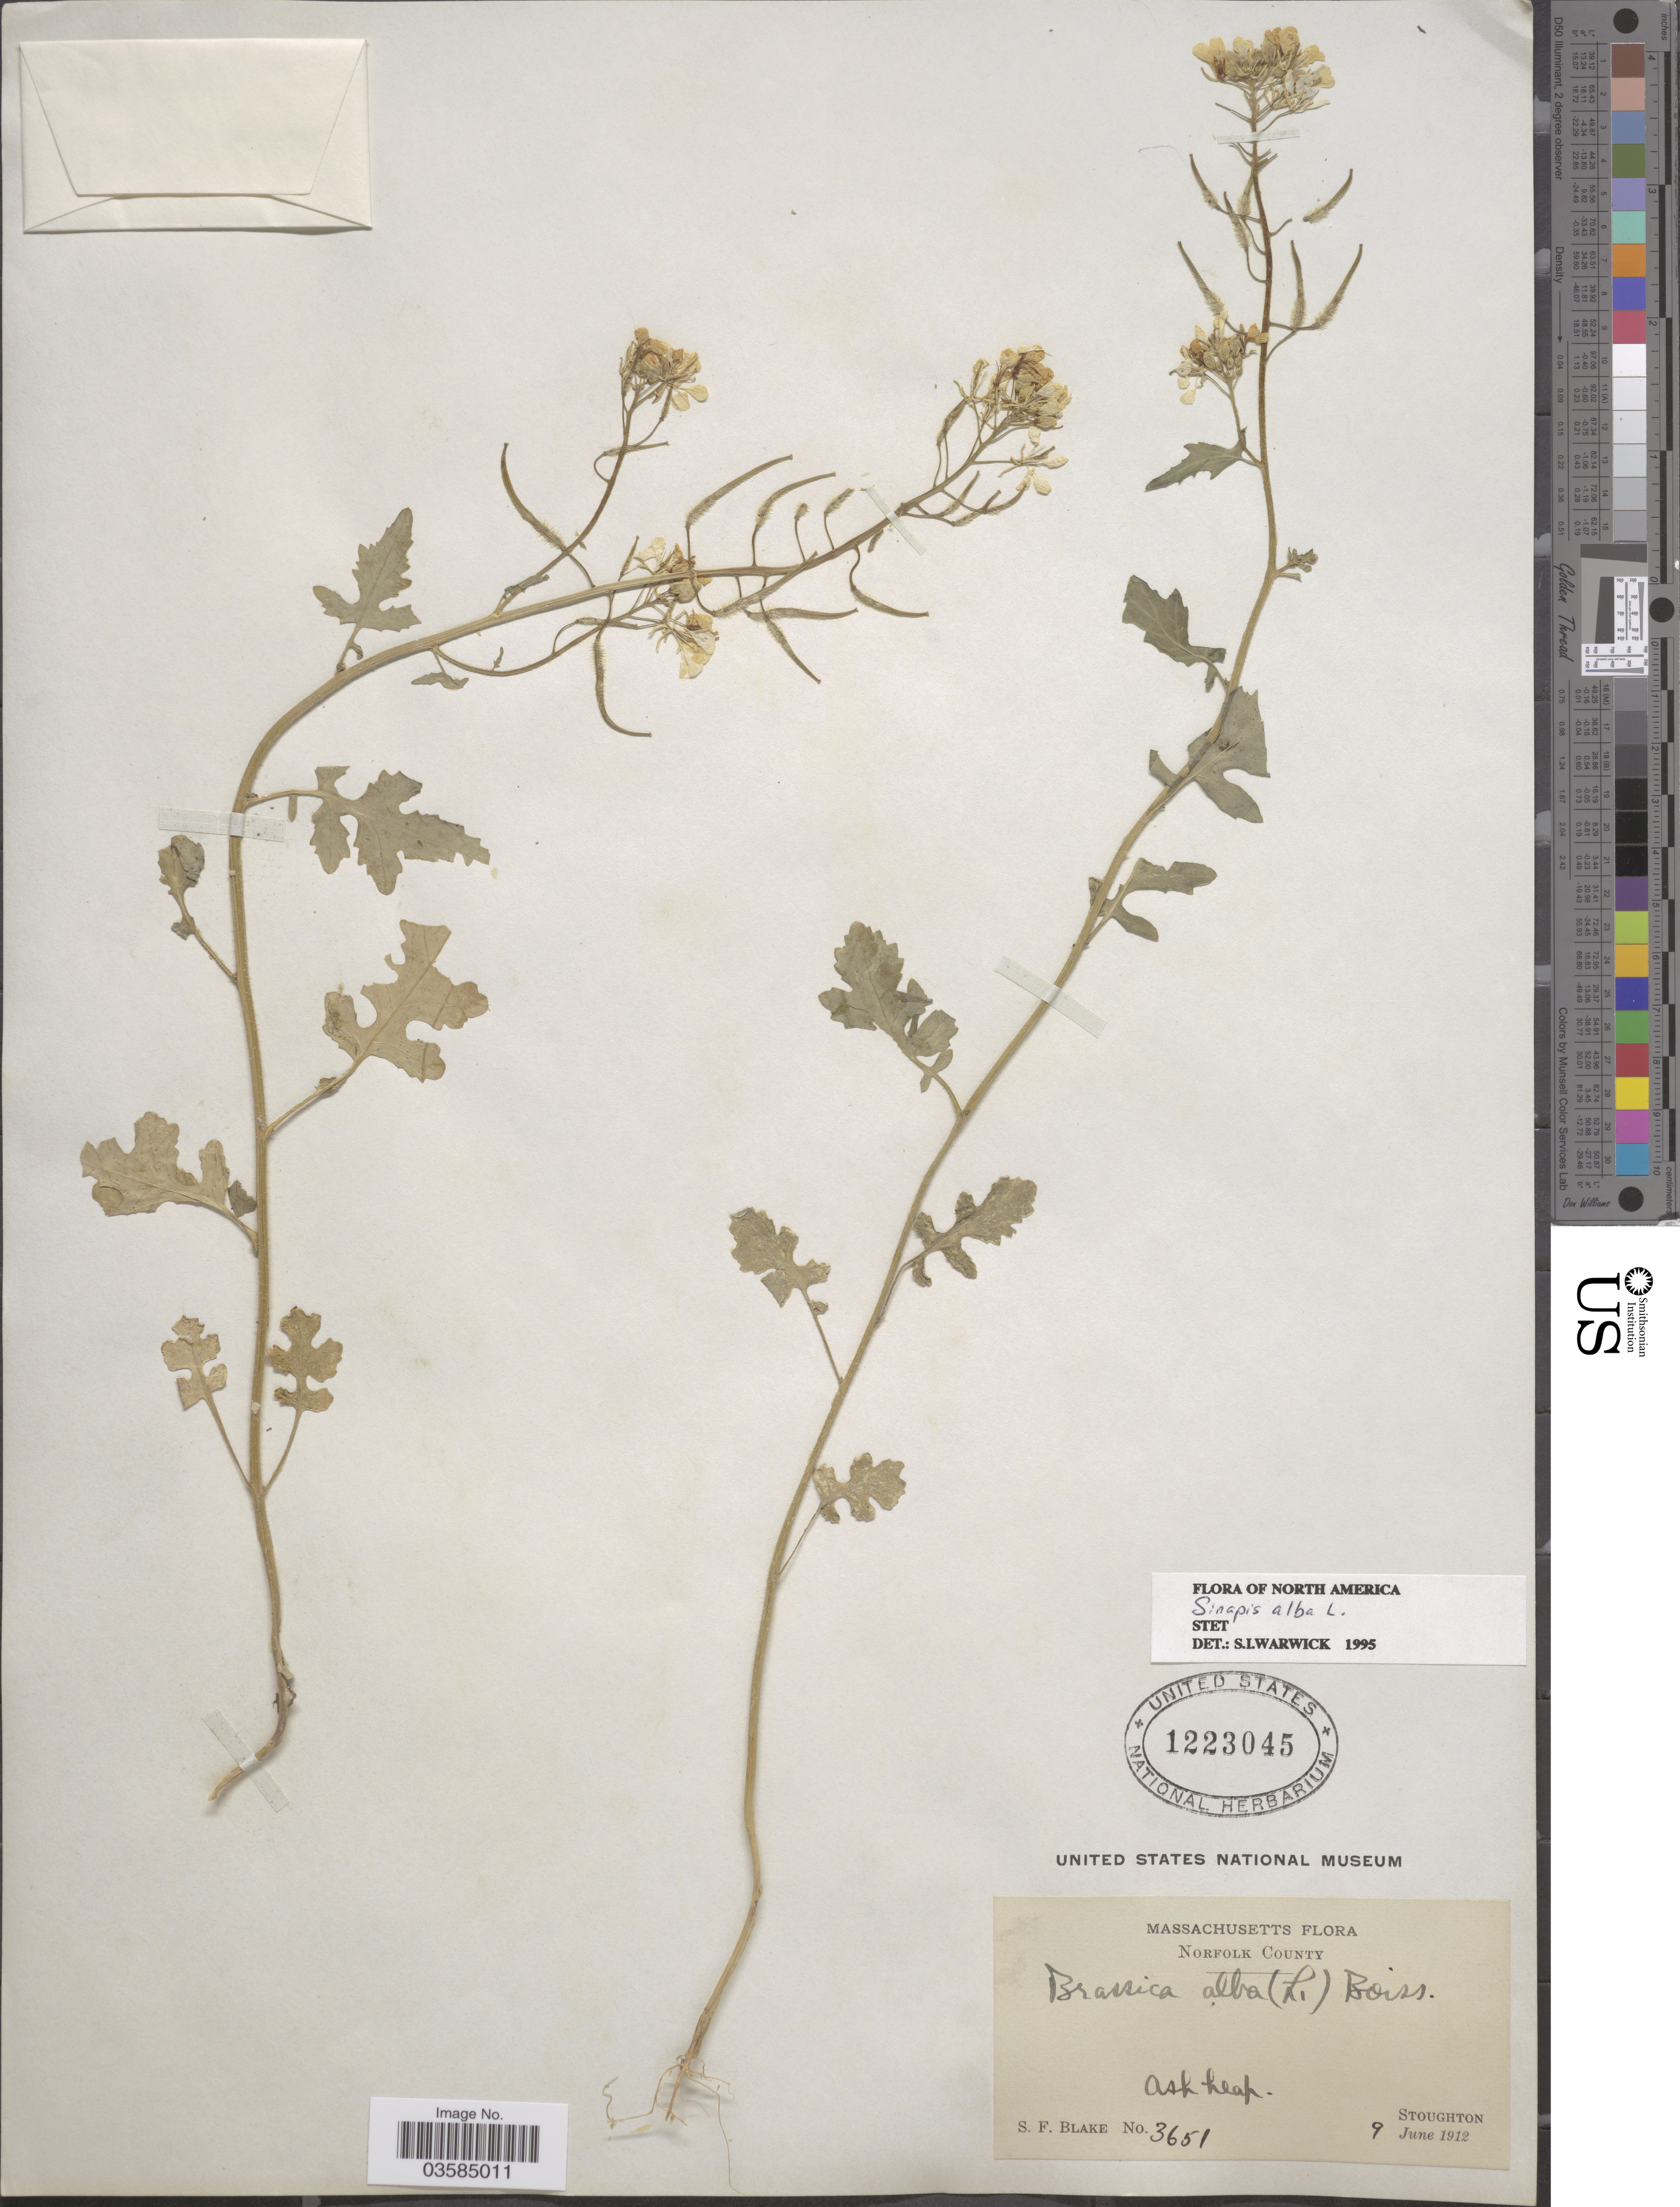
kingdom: Plantae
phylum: Tracheophyta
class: Magnoliopsida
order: Brassicales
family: Brassicaceae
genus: Brassica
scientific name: Brassica hirta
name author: Moench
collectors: S. Blake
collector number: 3651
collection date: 1912-06-09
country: United States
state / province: Massachusetts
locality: Norfolk County. Ash heap. Stoughton.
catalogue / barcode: US 1223045